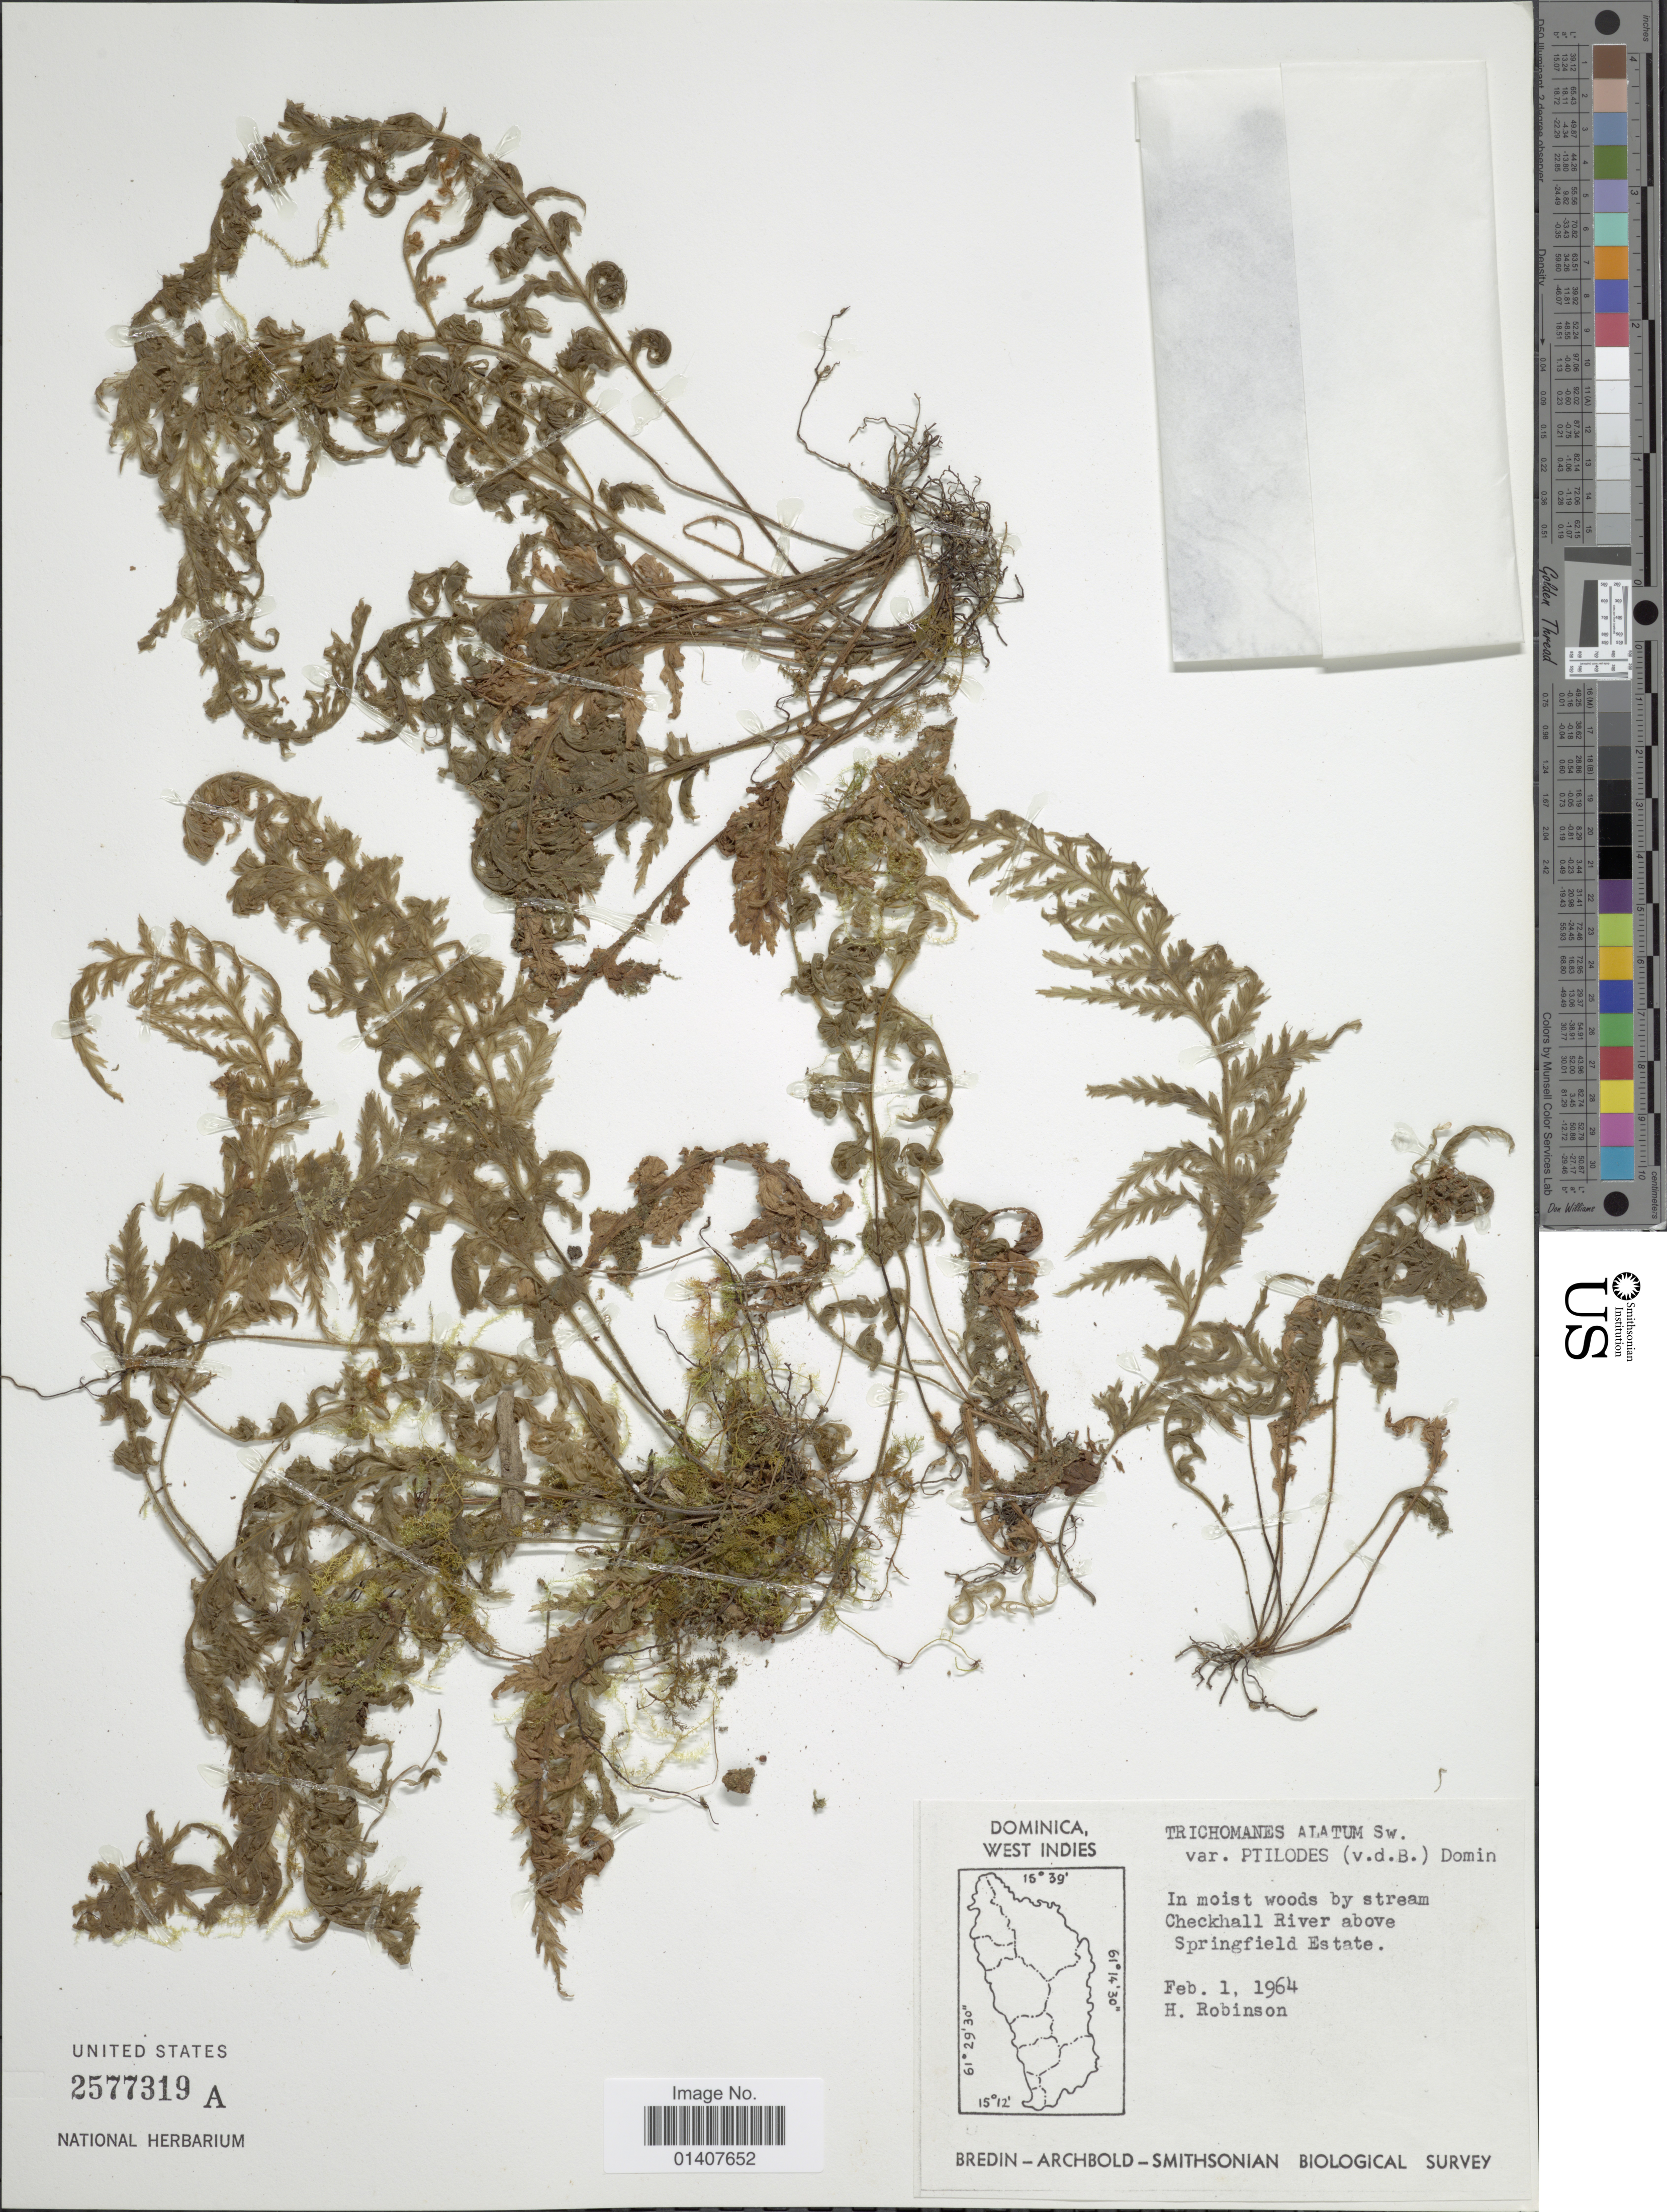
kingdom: Plantae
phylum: Tracheophyta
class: Polypodiopsida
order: Hymenophyllales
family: Hymenophyllaceae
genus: Trichomanes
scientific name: Trichomanes alatum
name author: Sw.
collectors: H. Robinson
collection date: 1964-02-01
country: Dominica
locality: Dominica West Indies, in moist woods by stream Checkhall River Above Springfield Estate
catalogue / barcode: US 2577319A